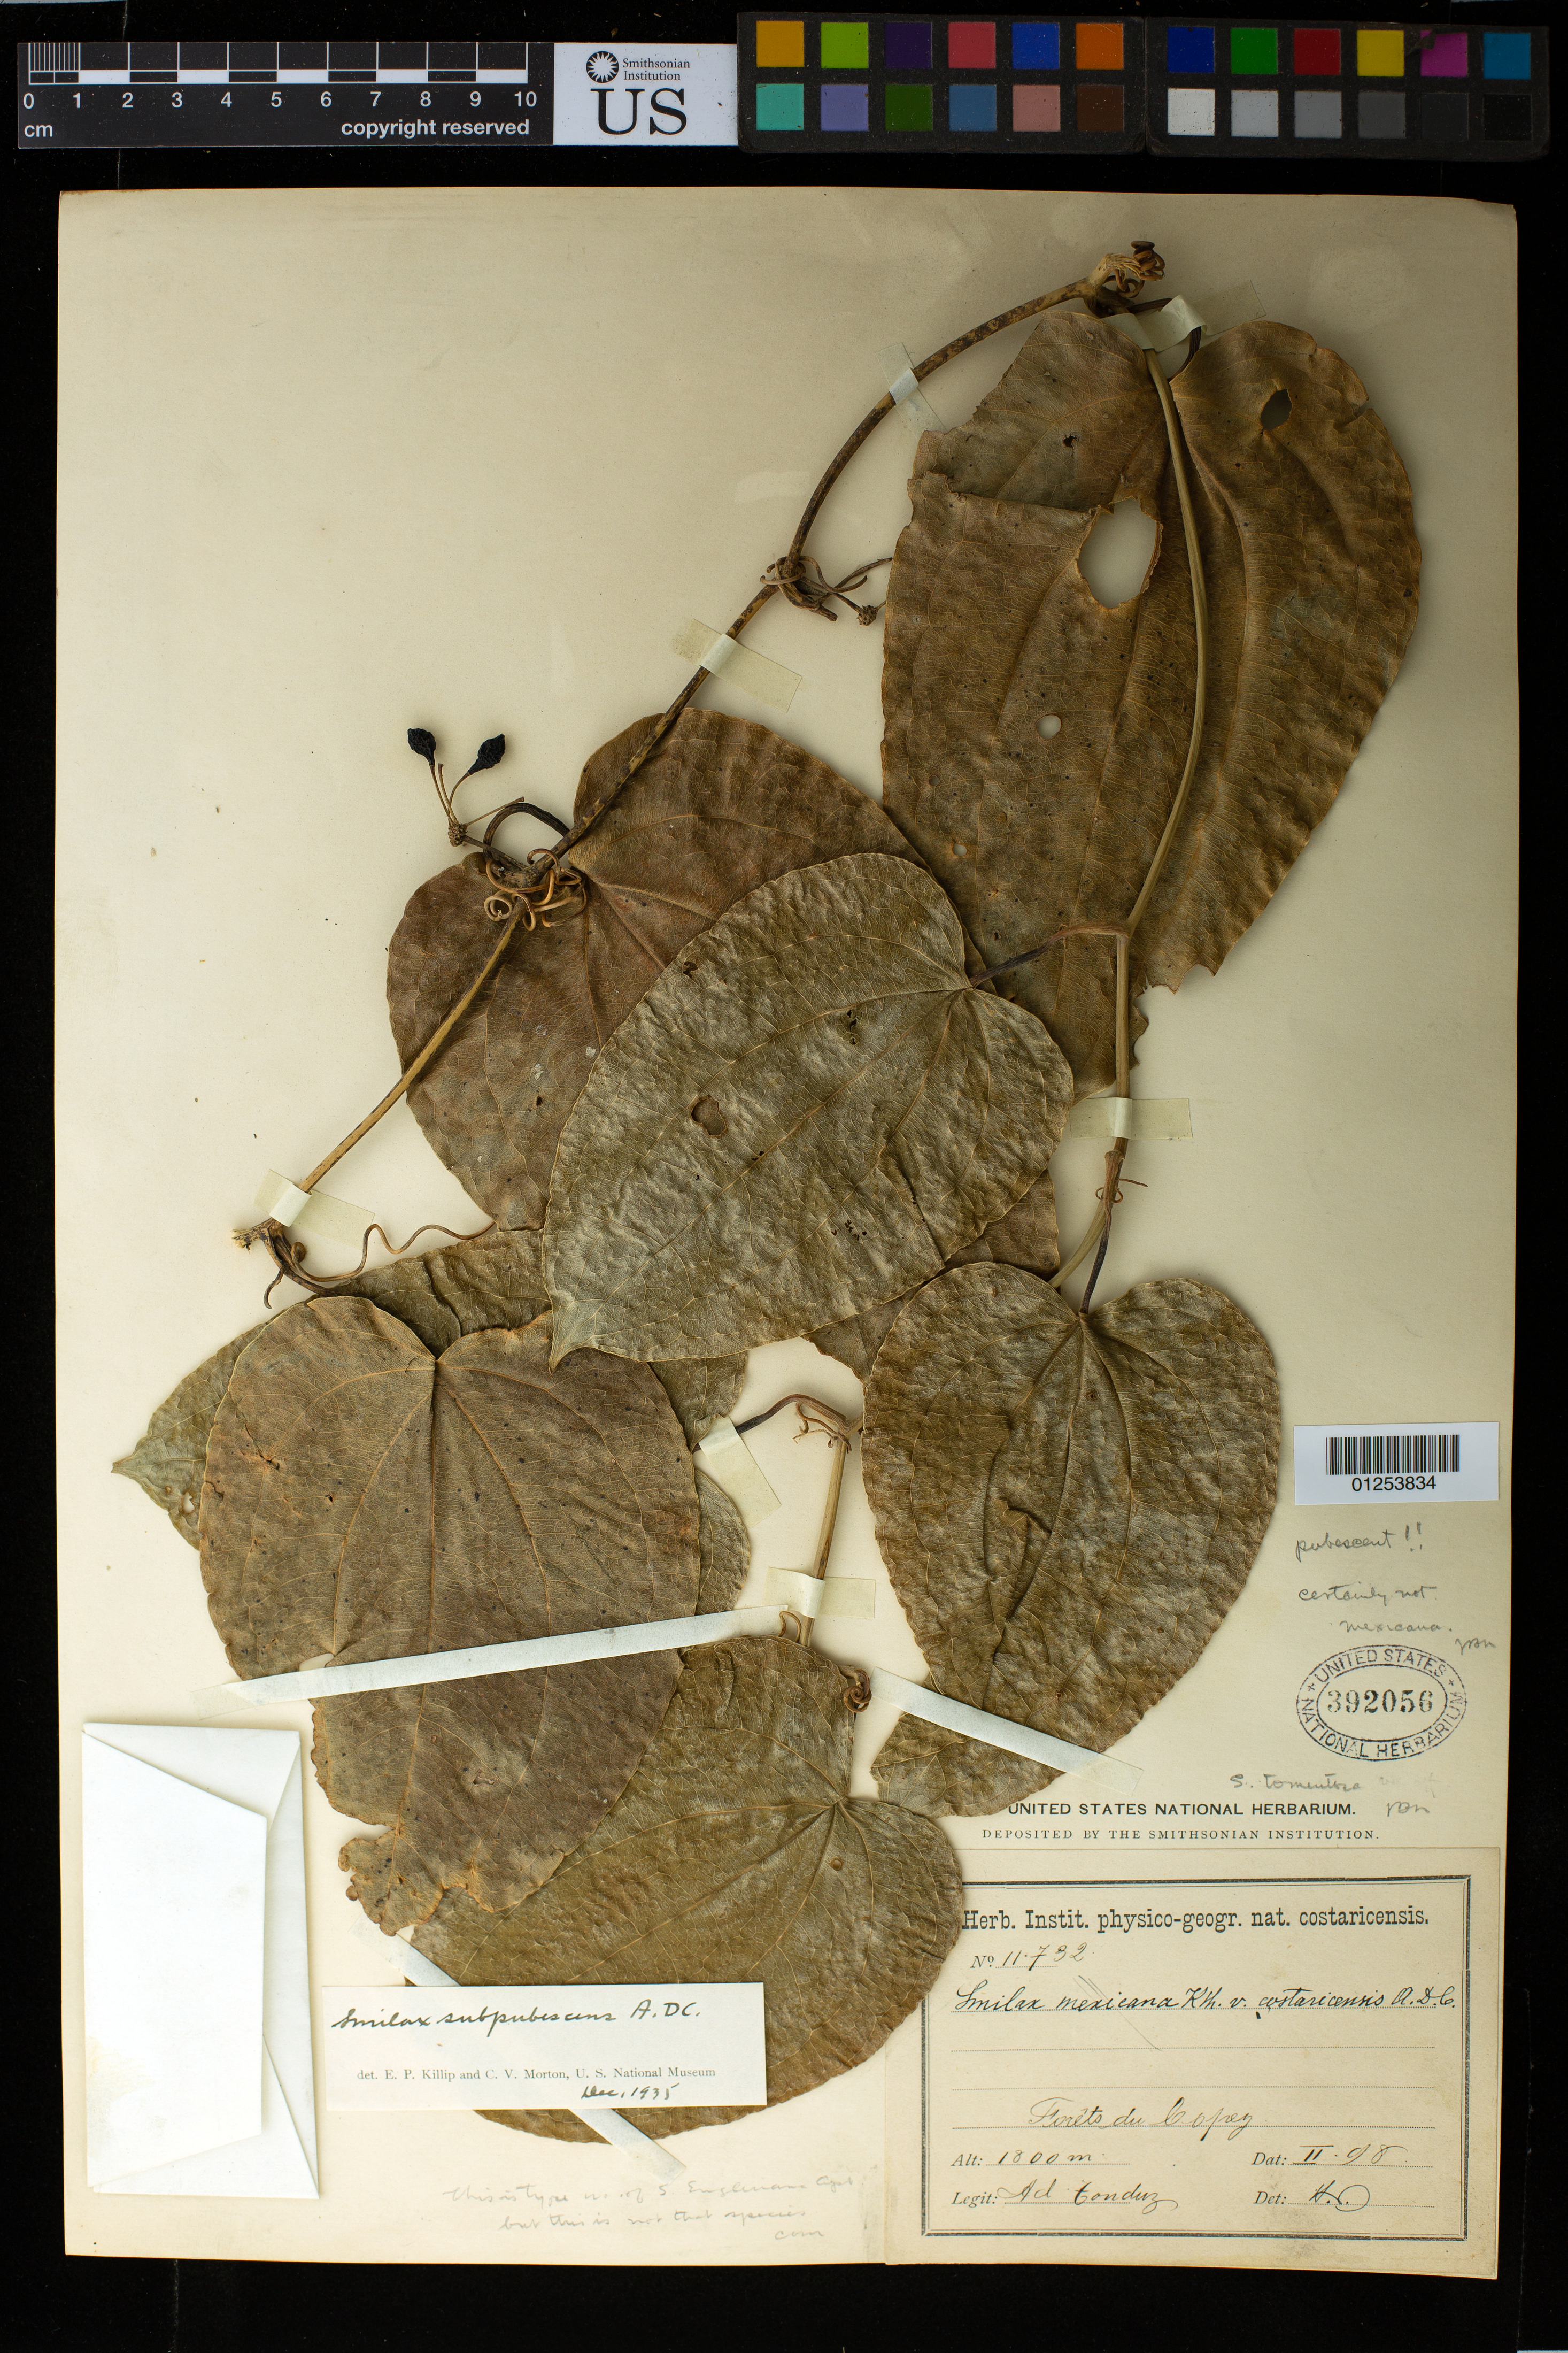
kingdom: Plantae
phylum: Tracheophyta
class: Liliopsida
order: Liliales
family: Smilacaceae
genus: Smilax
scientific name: Smilax subpubescens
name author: A. DC.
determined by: Killip, E. P.; Morton, C. V.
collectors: A. Tonduz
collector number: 11.732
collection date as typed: Feb 1898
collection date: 1898-02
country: Costa Rica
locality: Forests du Copey.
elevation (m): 1800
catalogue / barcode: US 392056